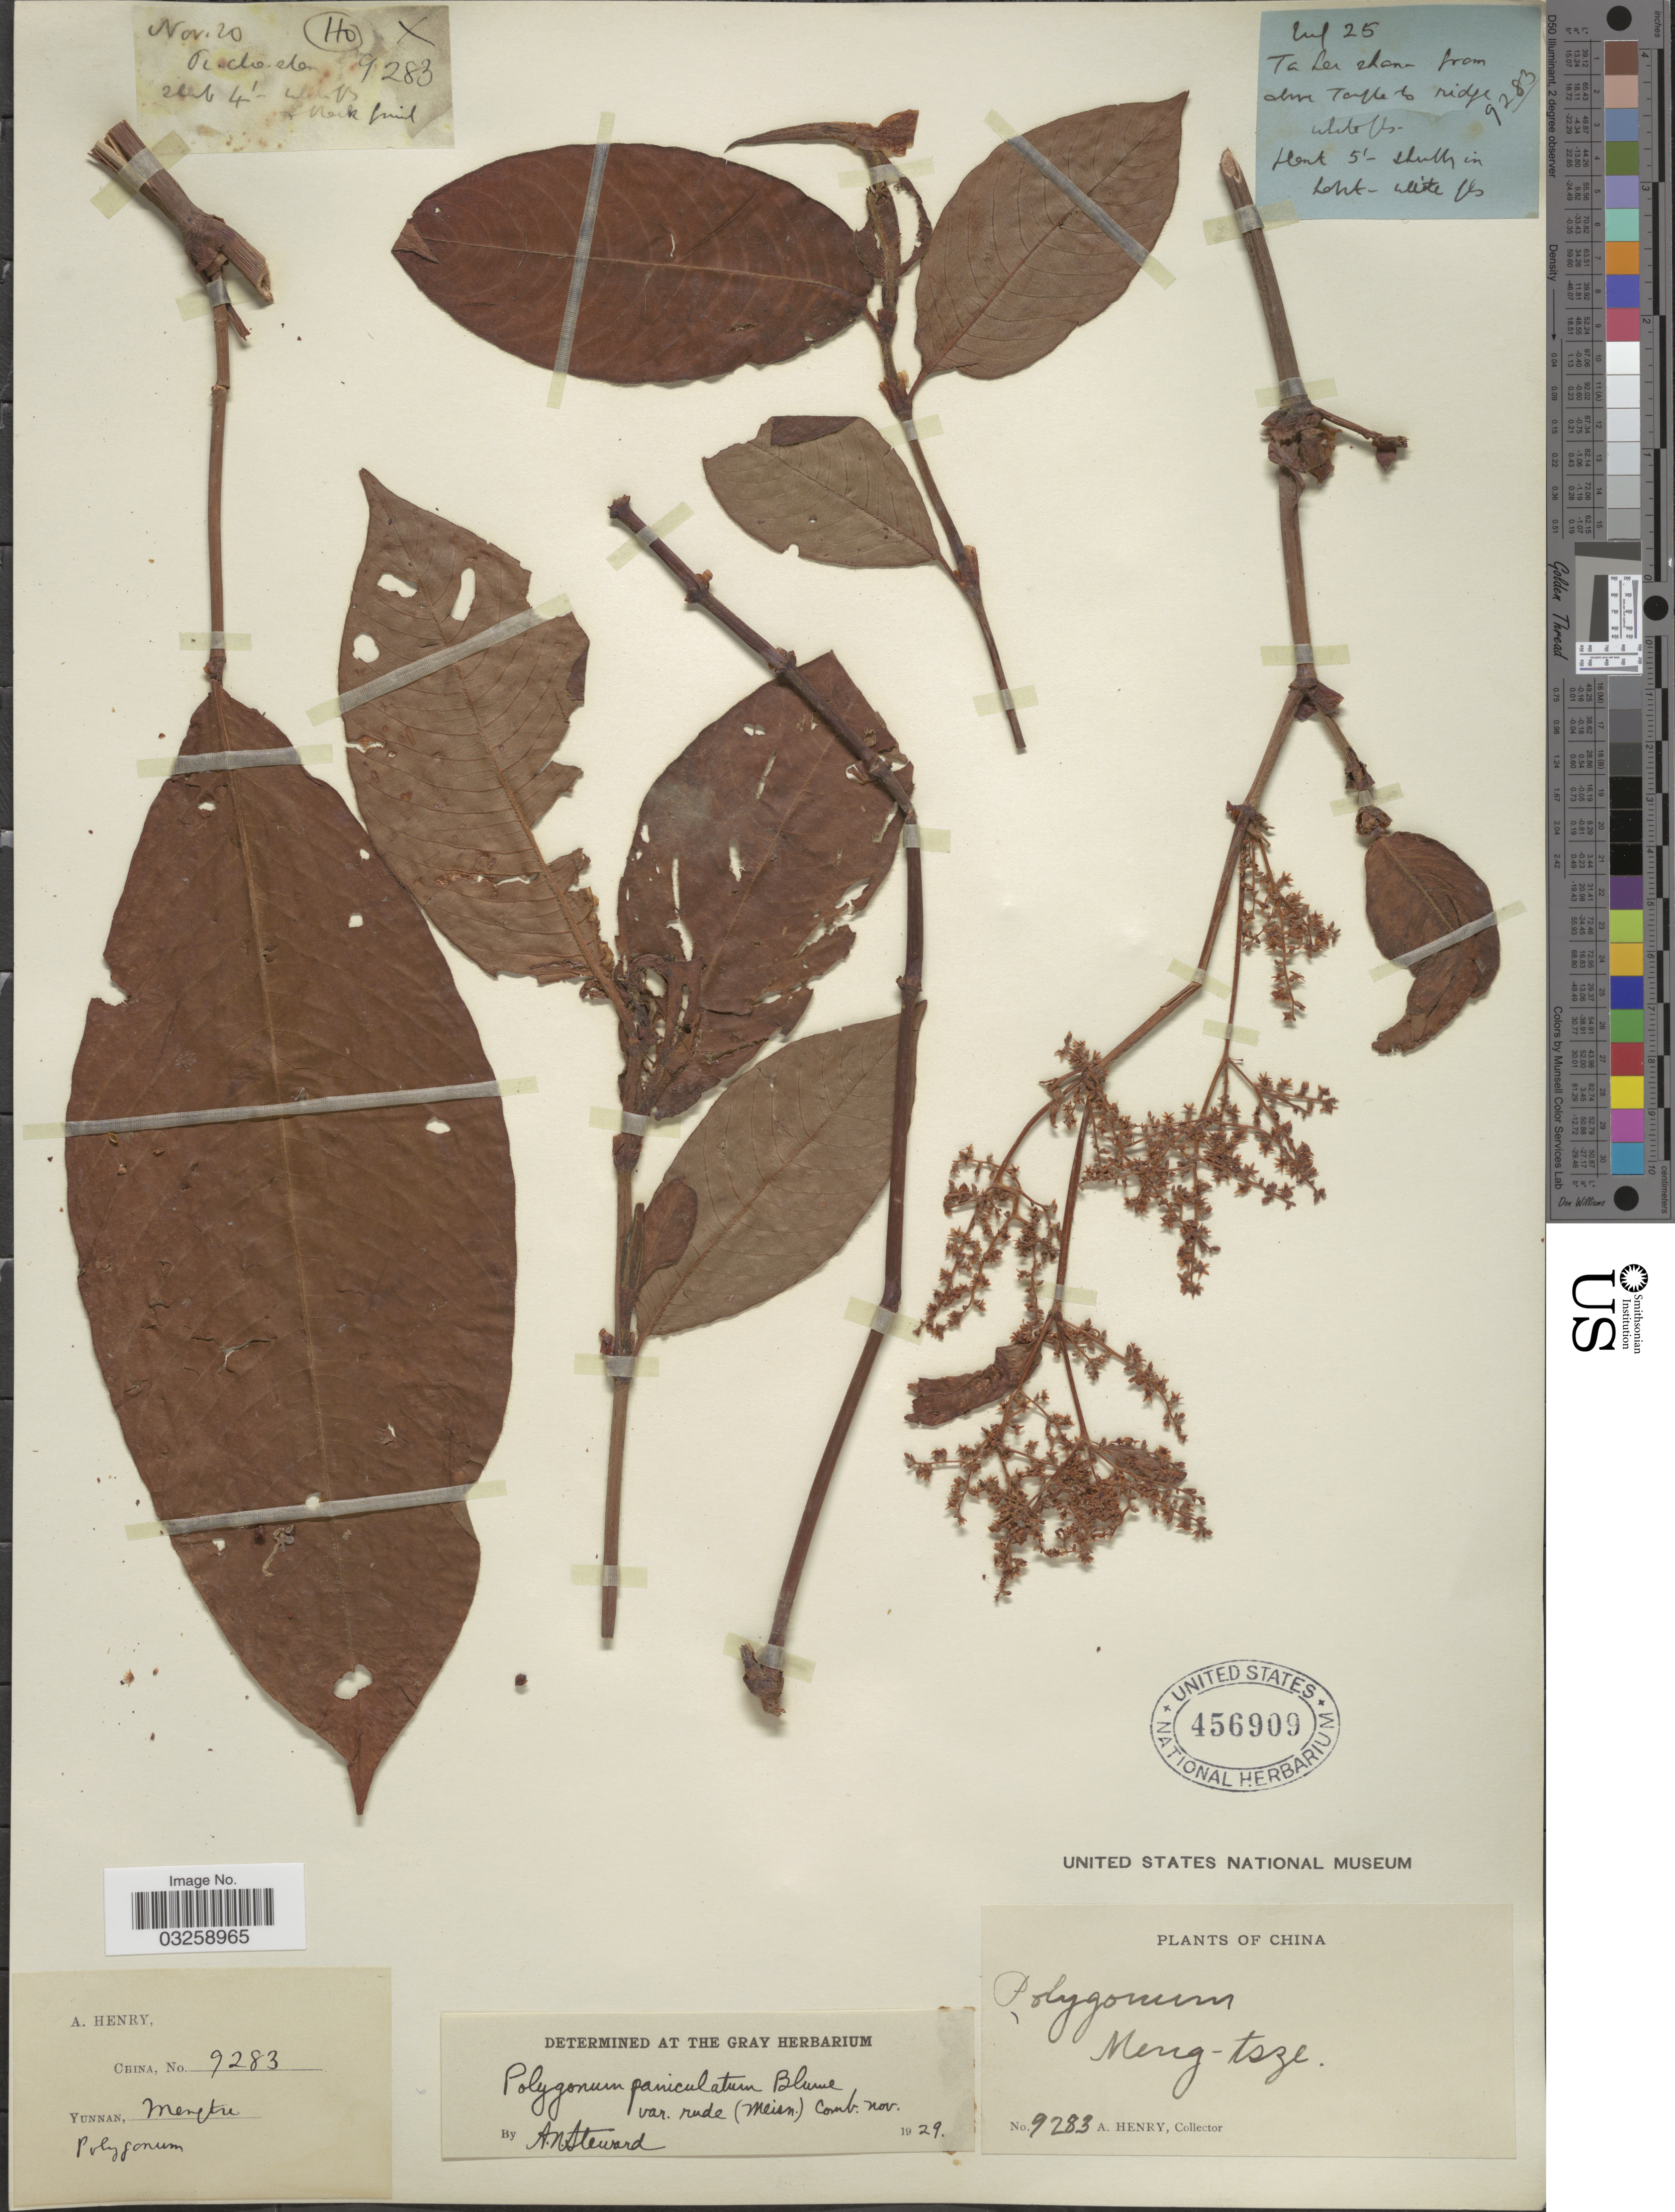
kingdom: Plantae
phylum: Tracheophyta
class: Magnoliopsida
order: Caryophyllales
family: Polygonaceae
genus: Koenigia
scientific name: Koenigia mollis var. rudis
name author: (Meisn.) T.M. Schust. & Reveal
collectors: A. Henry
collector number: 9283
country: China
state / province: Yunnan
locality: Mengtze. Meng-tsze.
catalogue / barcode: US 456909